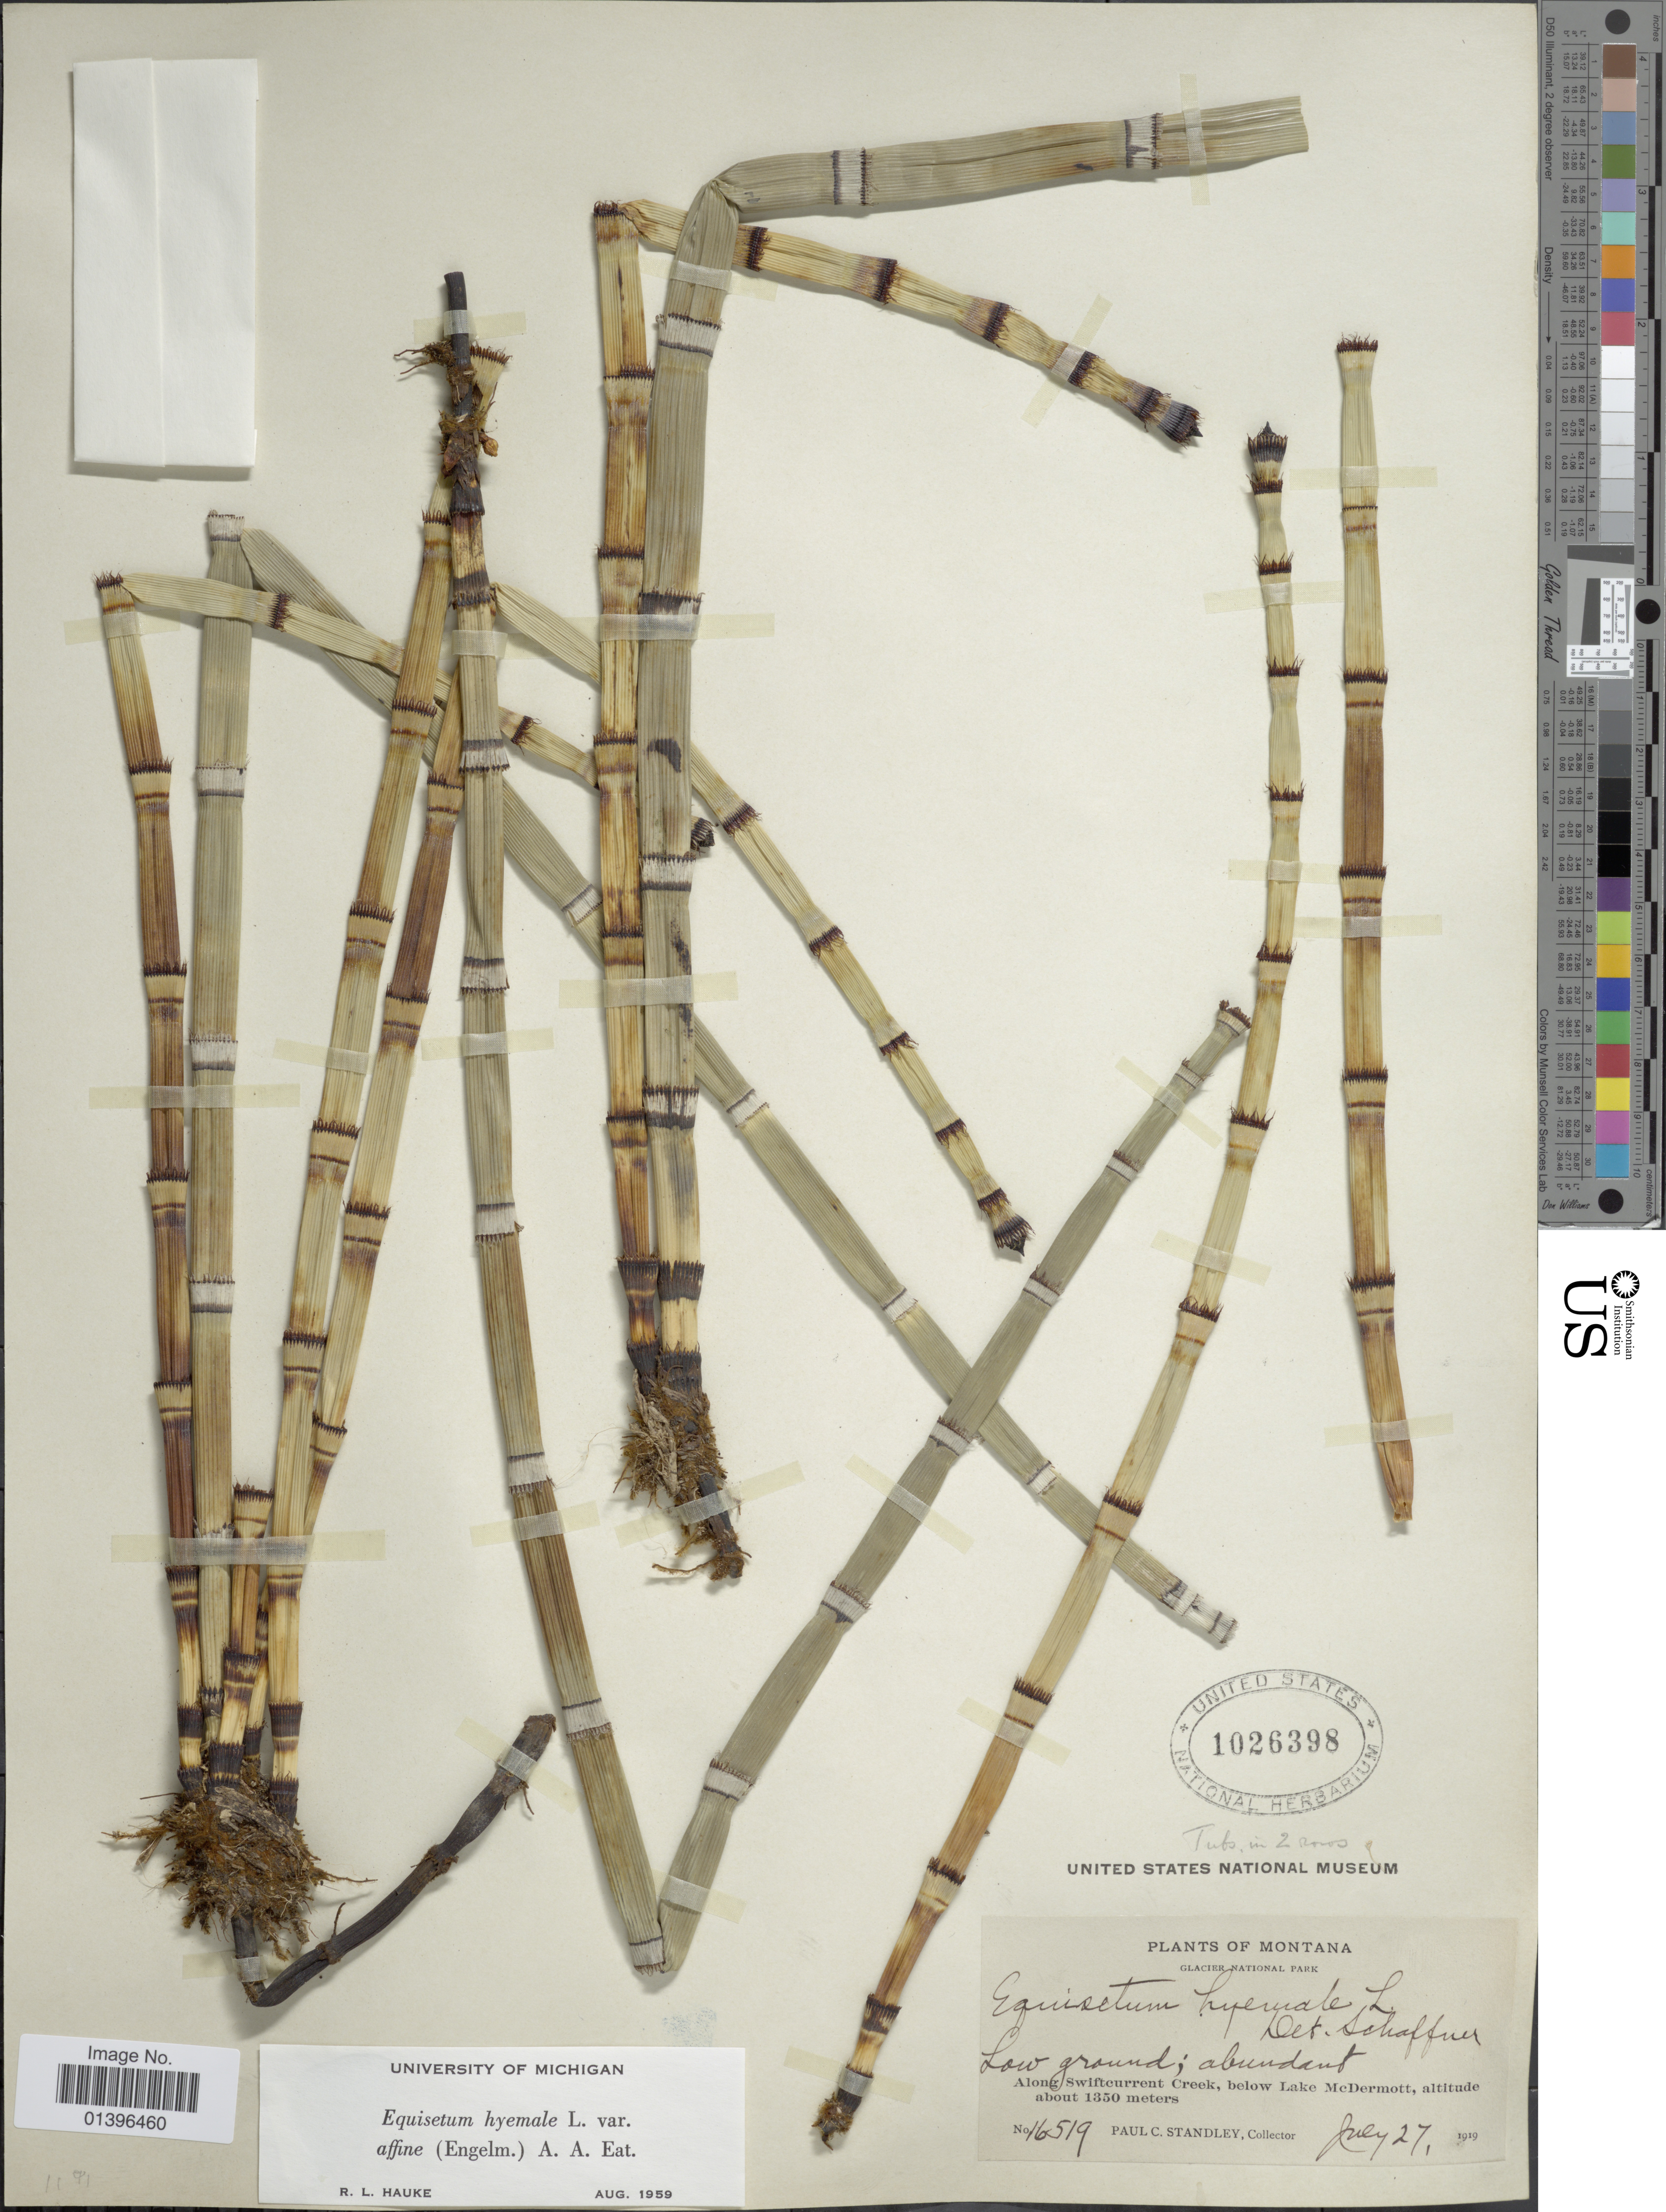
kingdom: Plantae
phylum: Tracheophyta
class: Polypodiopsida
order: Equisetales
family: Equisetaceae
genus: Equisetum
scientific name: Equisetum hyemale var. affine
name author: (Engelm.) A.A. Eaton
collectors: P. C. Standley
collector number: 16519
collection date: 1919-07-27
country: United States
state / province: Montana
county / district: Flathead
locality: Along Swiftcurrent Creek, below Lake McDermott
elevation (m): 1350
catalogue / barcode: US 1026398